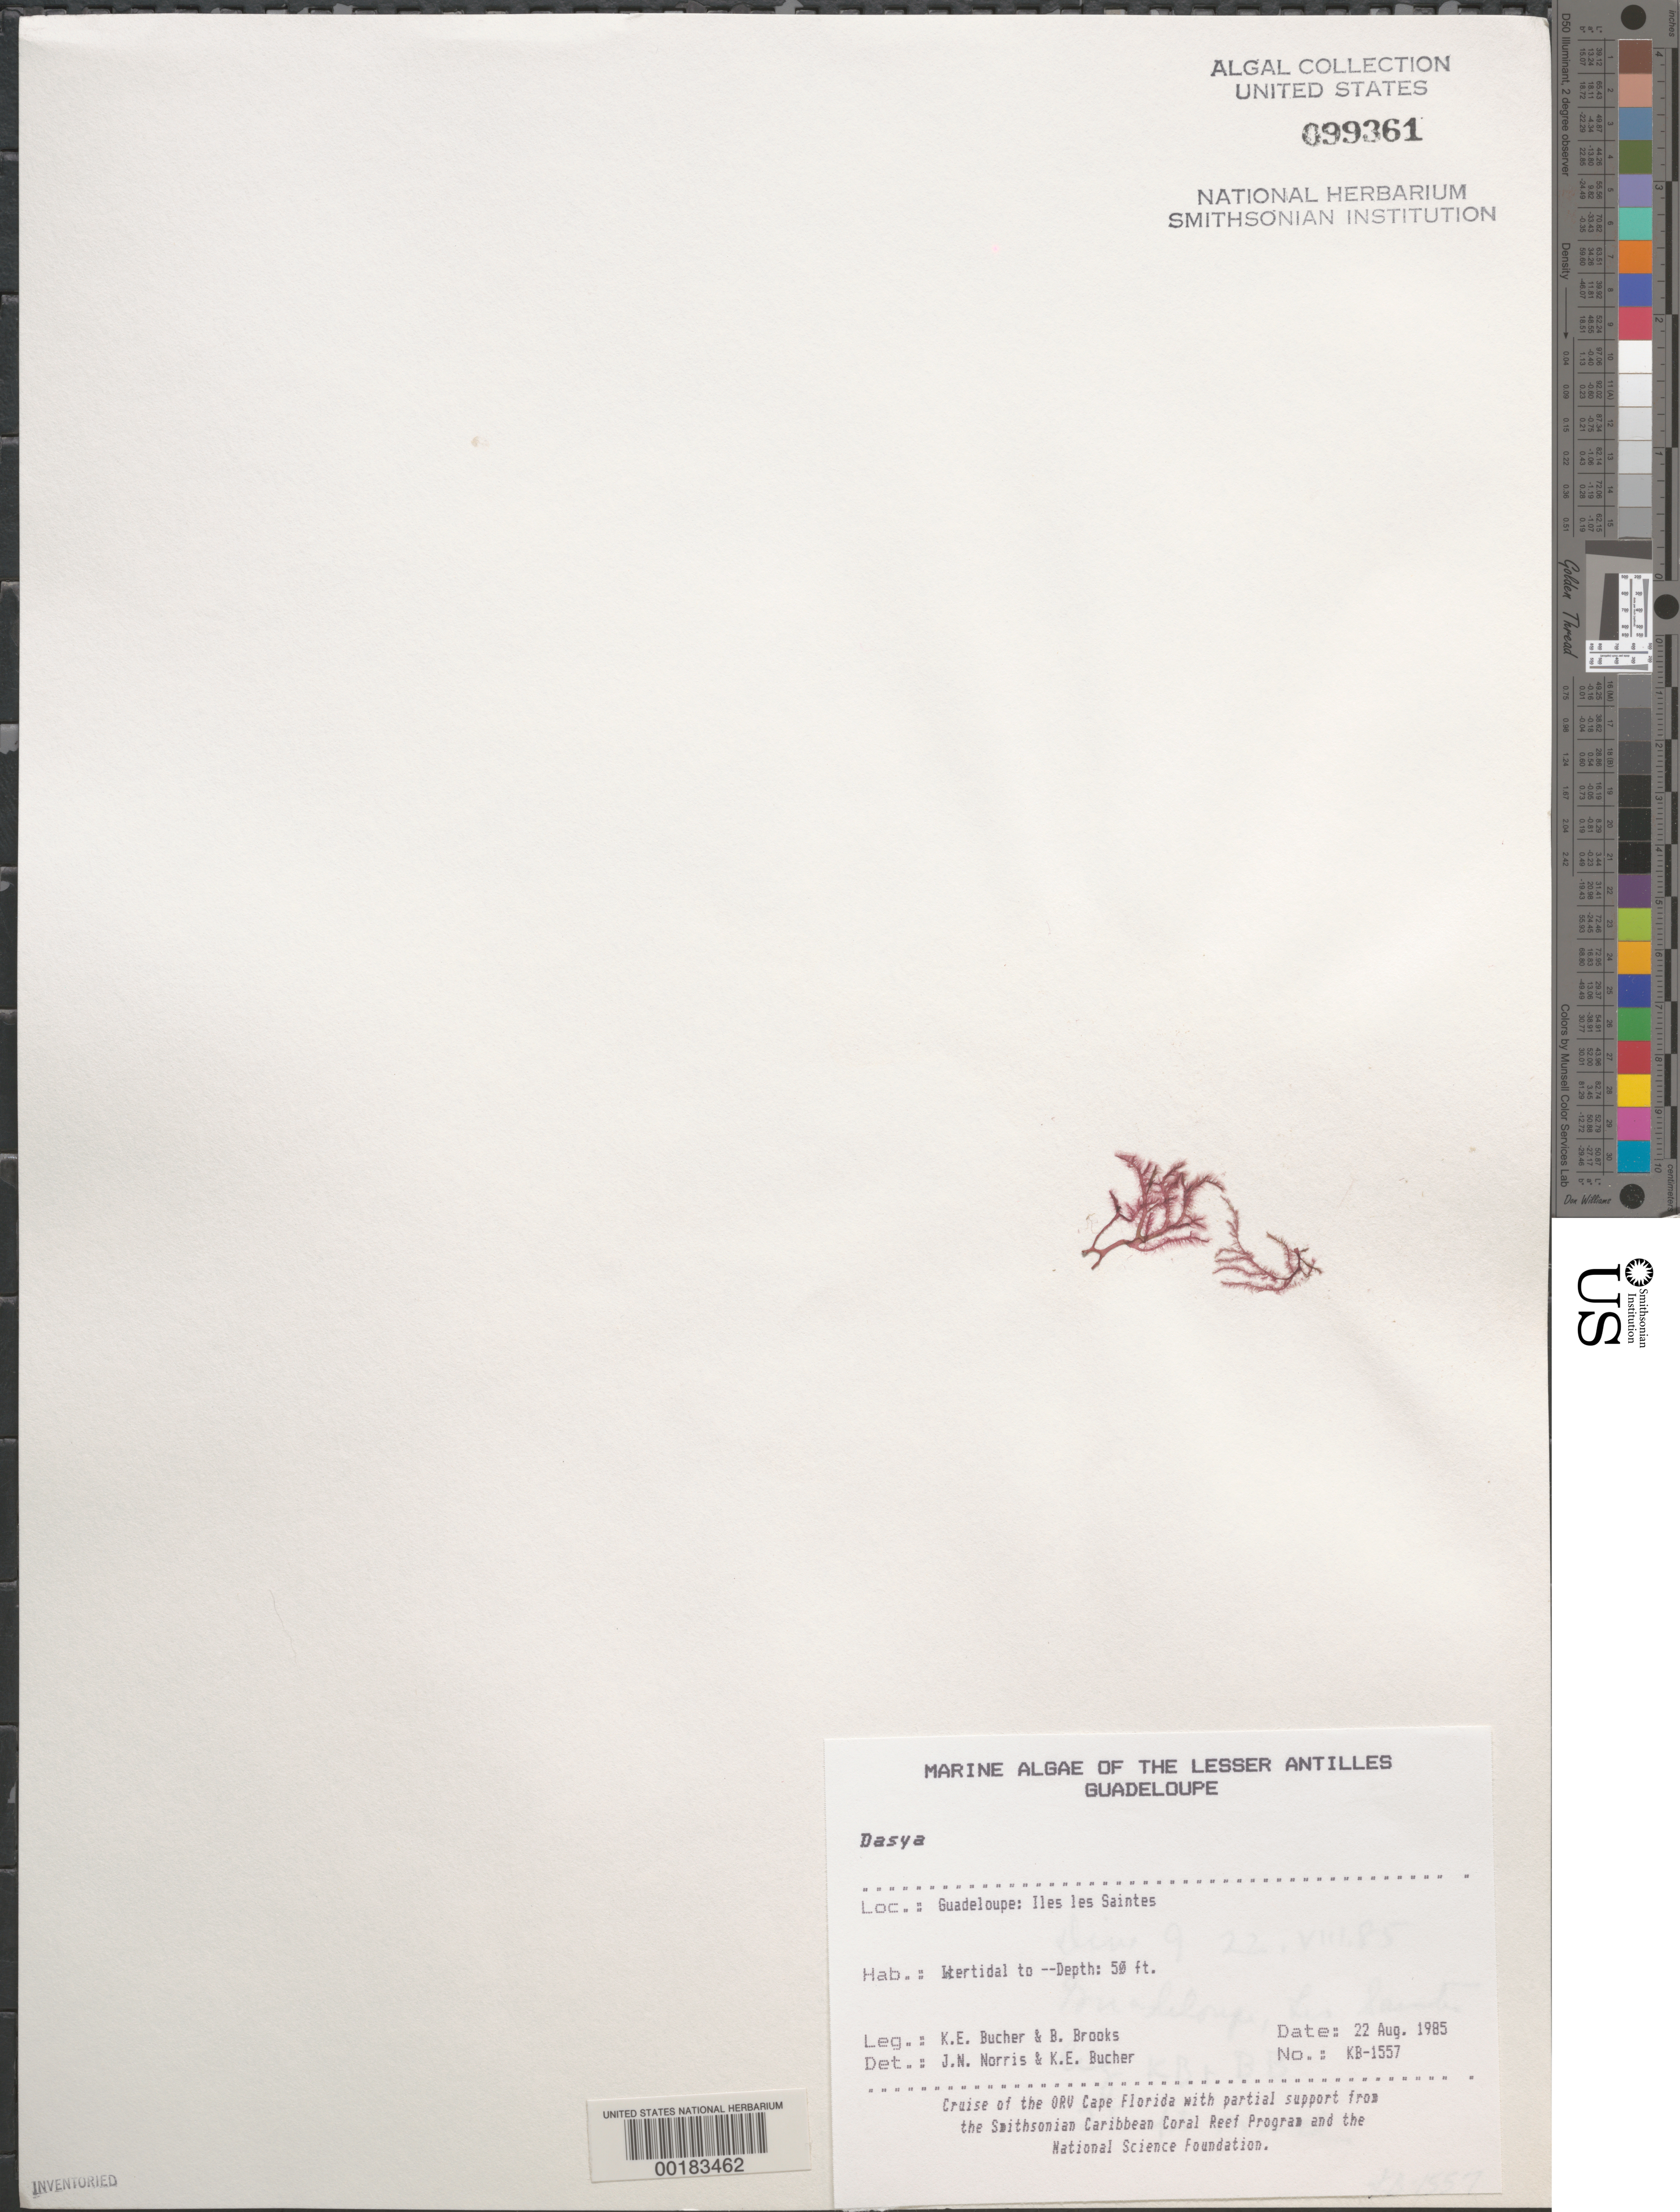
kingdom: Plantae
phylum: Rhodophyta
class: Florideophyceae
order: Ceramiales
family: Dasyaceae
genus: Dasya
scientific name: Dasya sp.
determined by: Norris, J. N.; Bucher, K. E.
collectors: K. E. Bucher & B. Brooks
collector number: Kb-1557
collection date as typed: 22 Aug 1985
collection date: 1985-08-22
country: Martinique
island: Iles les Saintes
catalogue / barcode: US 99361